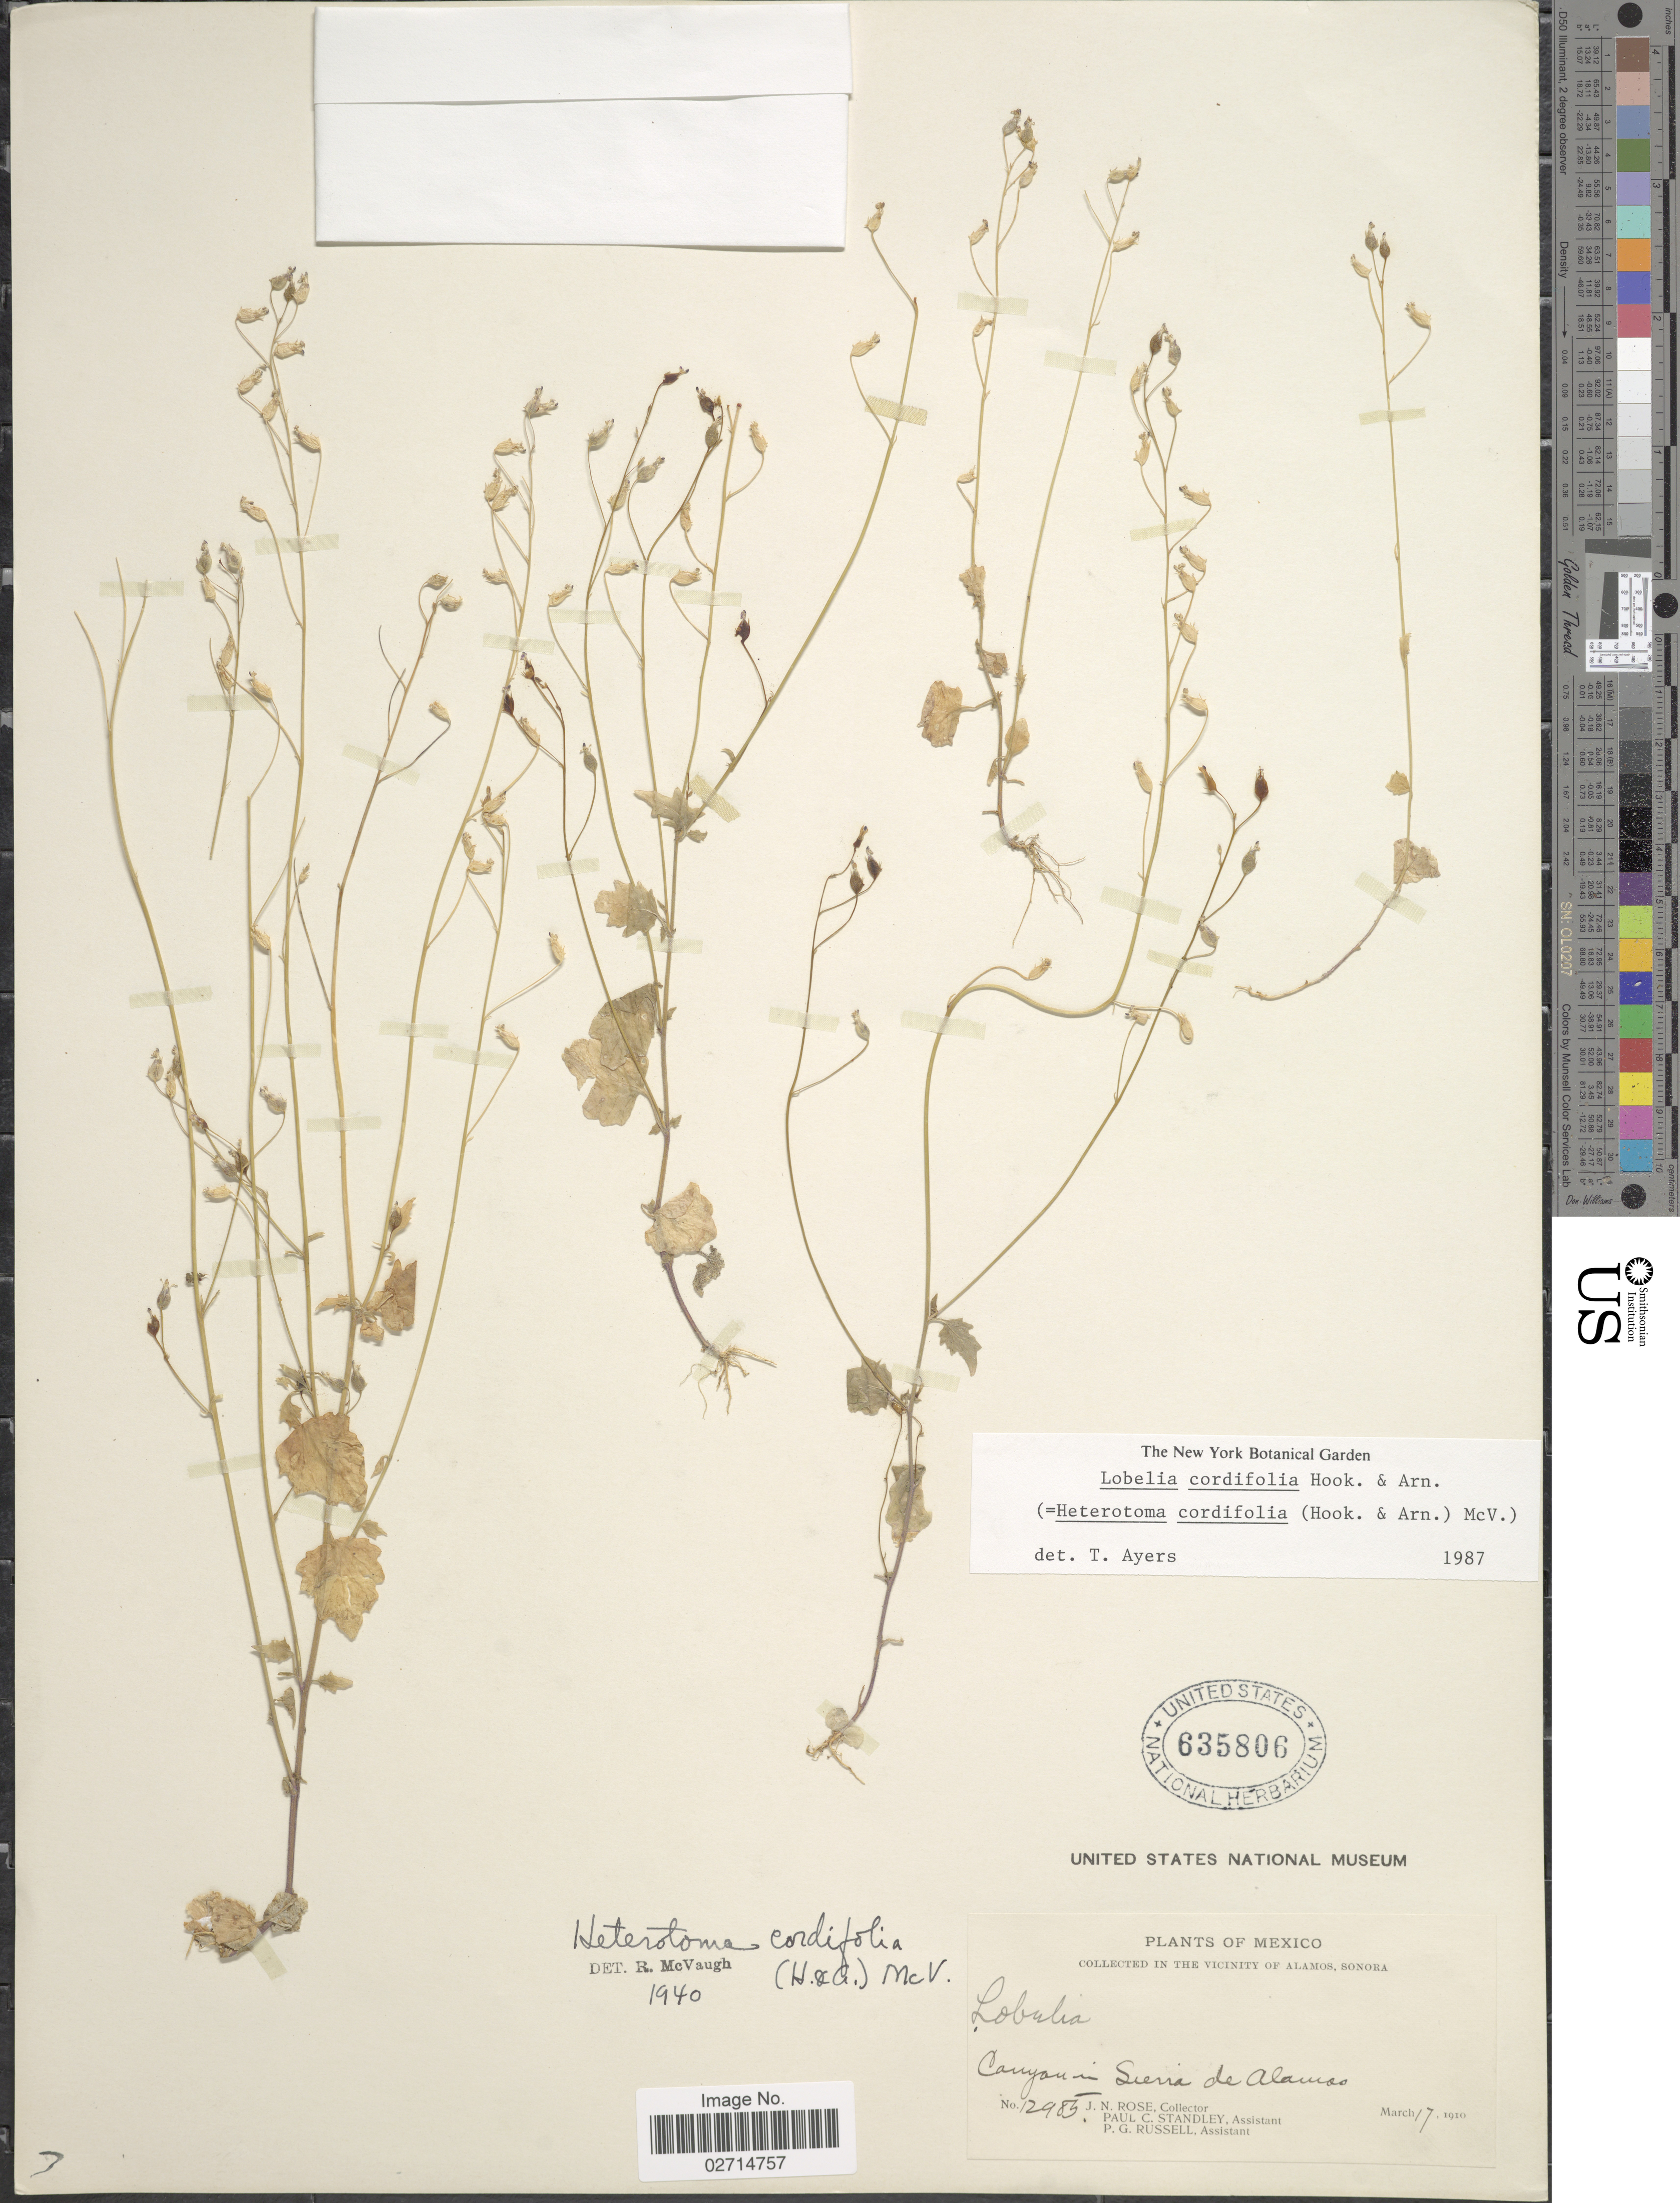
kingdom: Plantae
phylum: Tracheophyta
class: Magnoliopsida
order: Asterales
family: Campanulaceae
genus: Lobelia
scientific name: Lobelia cordifolia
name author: Hook. & Arn.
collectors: J. N. Rose, P. C. Standley & P. G. Russell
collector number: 12985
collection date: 1910-03-17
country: Mexico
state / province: Sonora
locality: Vicinity of Alamos. Canyon in Sierra de Alamos.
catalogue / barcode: US 635806